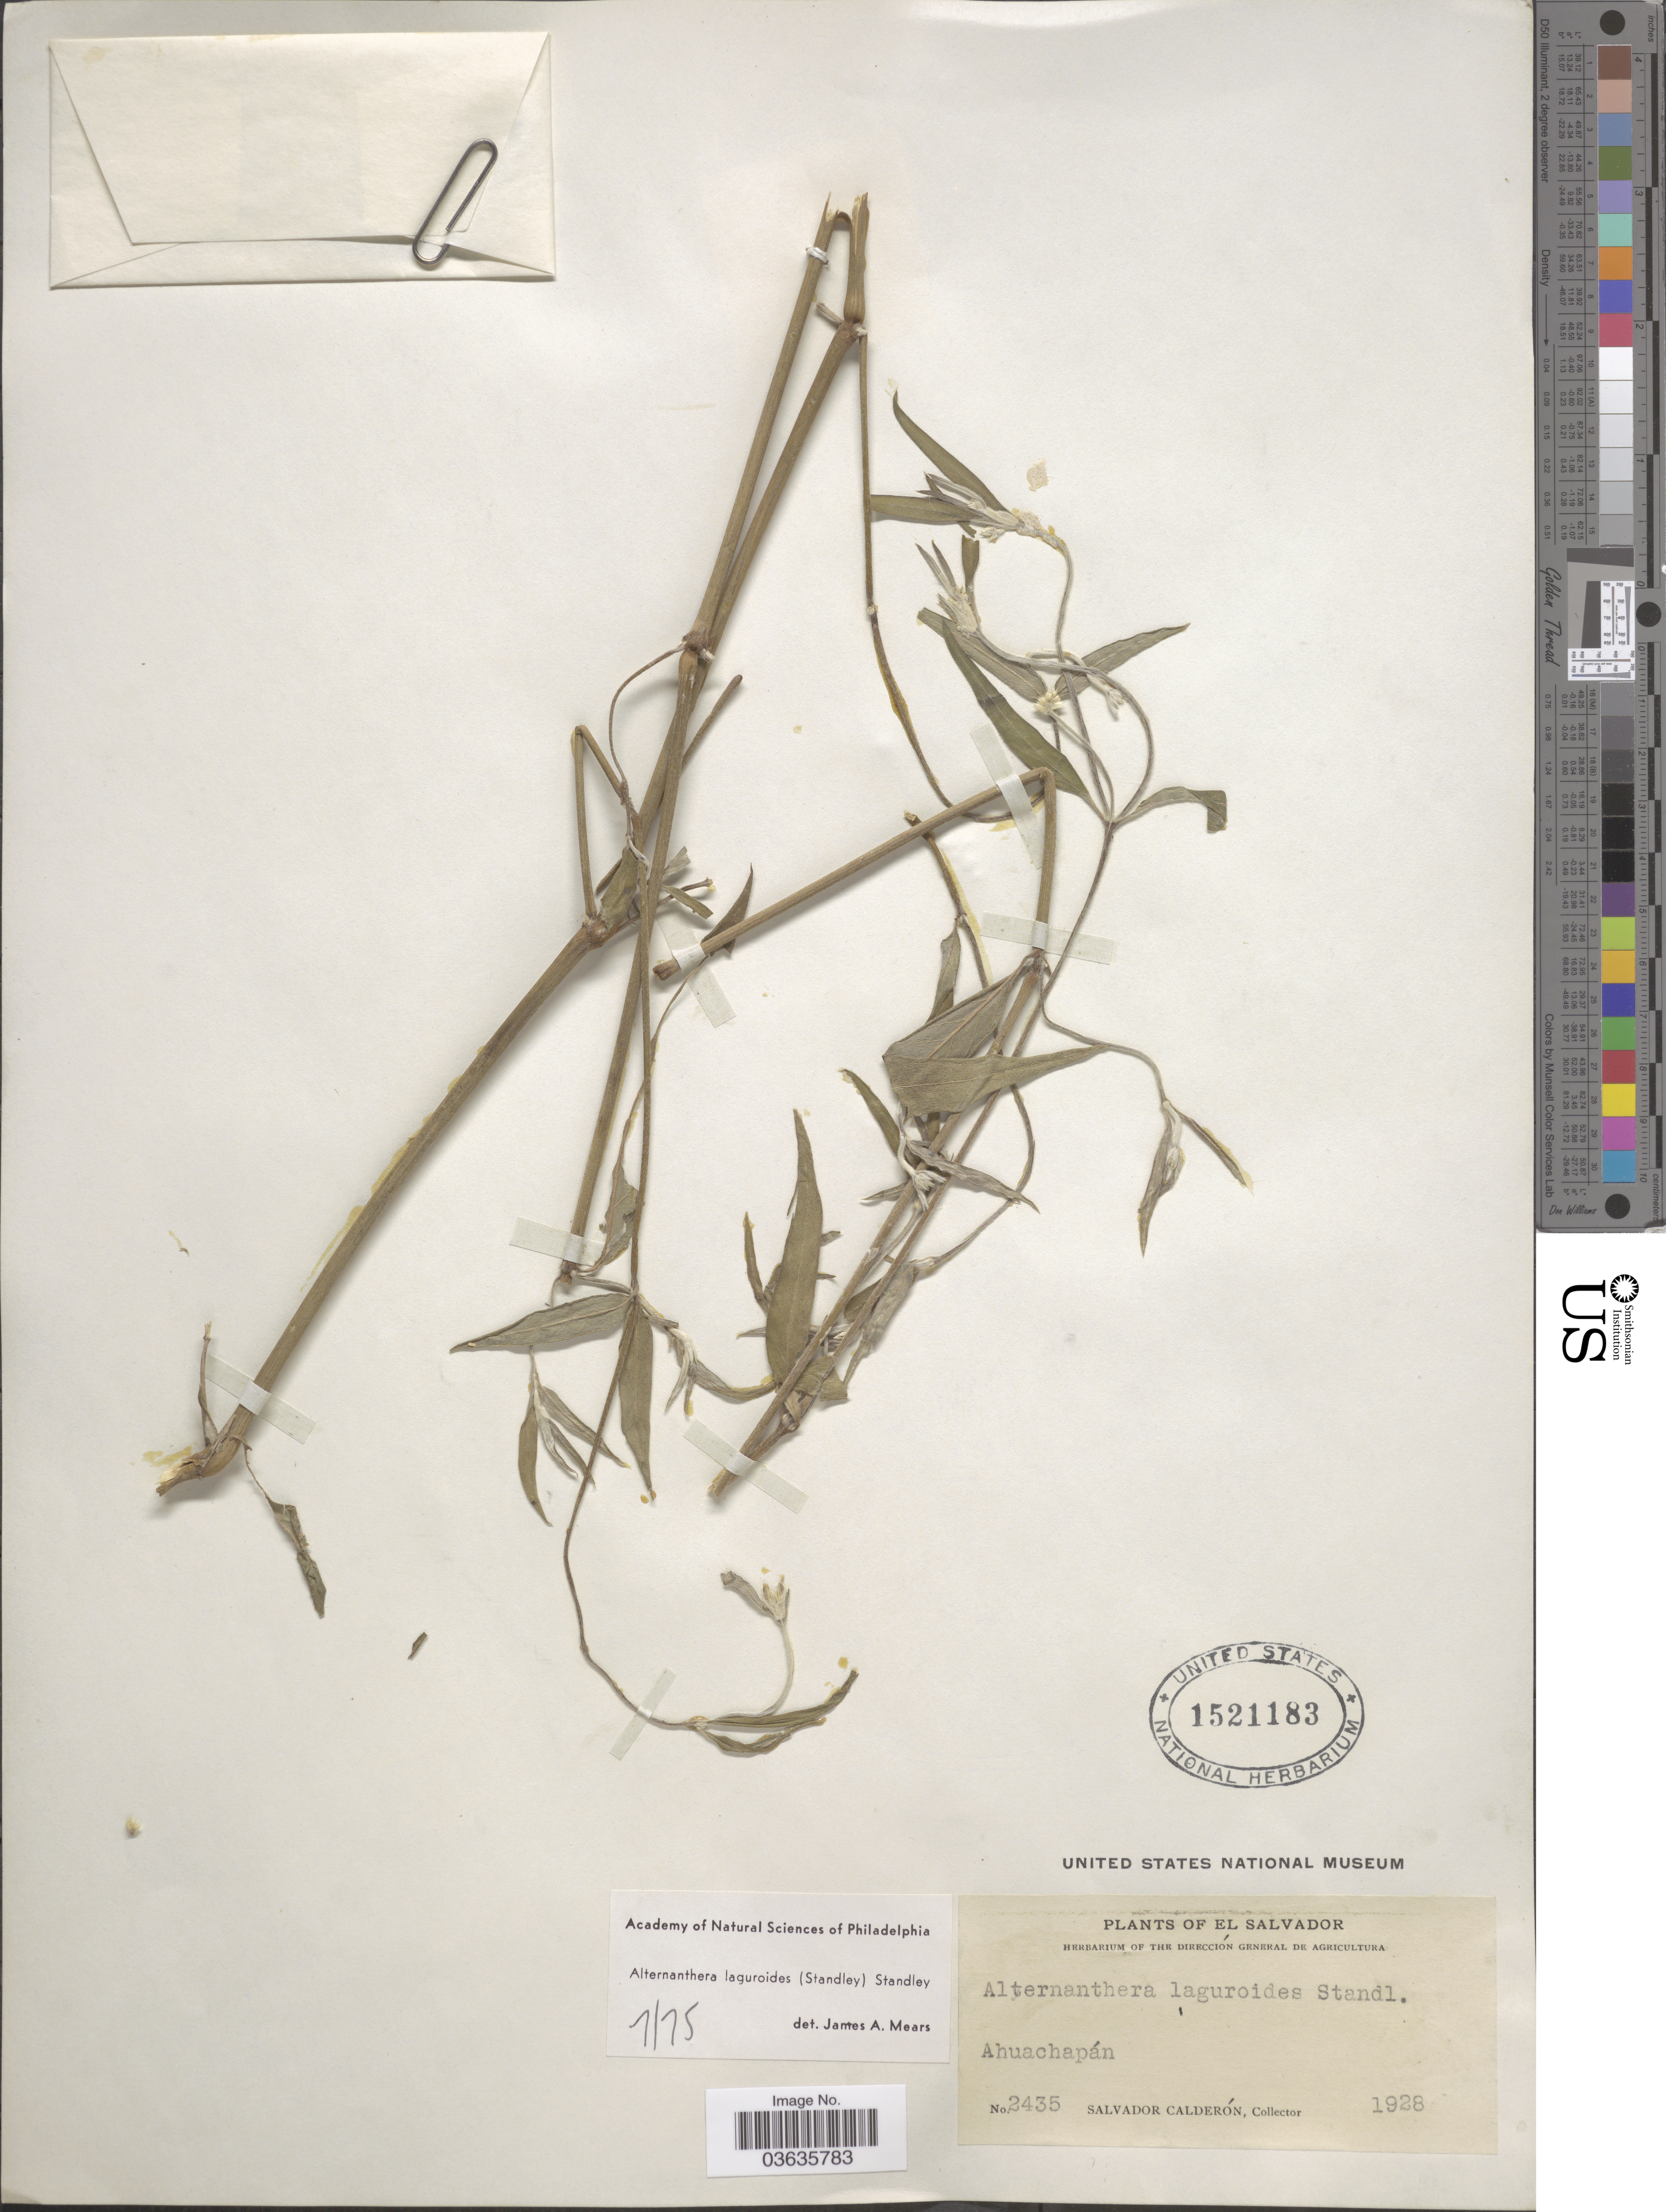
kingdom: Plantae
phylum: Tracheophyta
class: Magnoliopsida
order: Caryophyllales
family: Amaranthaceae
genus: Alternanthera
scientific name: Alternanthera laguroides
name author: (Standl.) Standl.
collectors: S. Calderón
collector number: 2435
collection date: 1928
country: El Salvador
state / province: Ahuachapan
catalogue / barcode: US 1521183